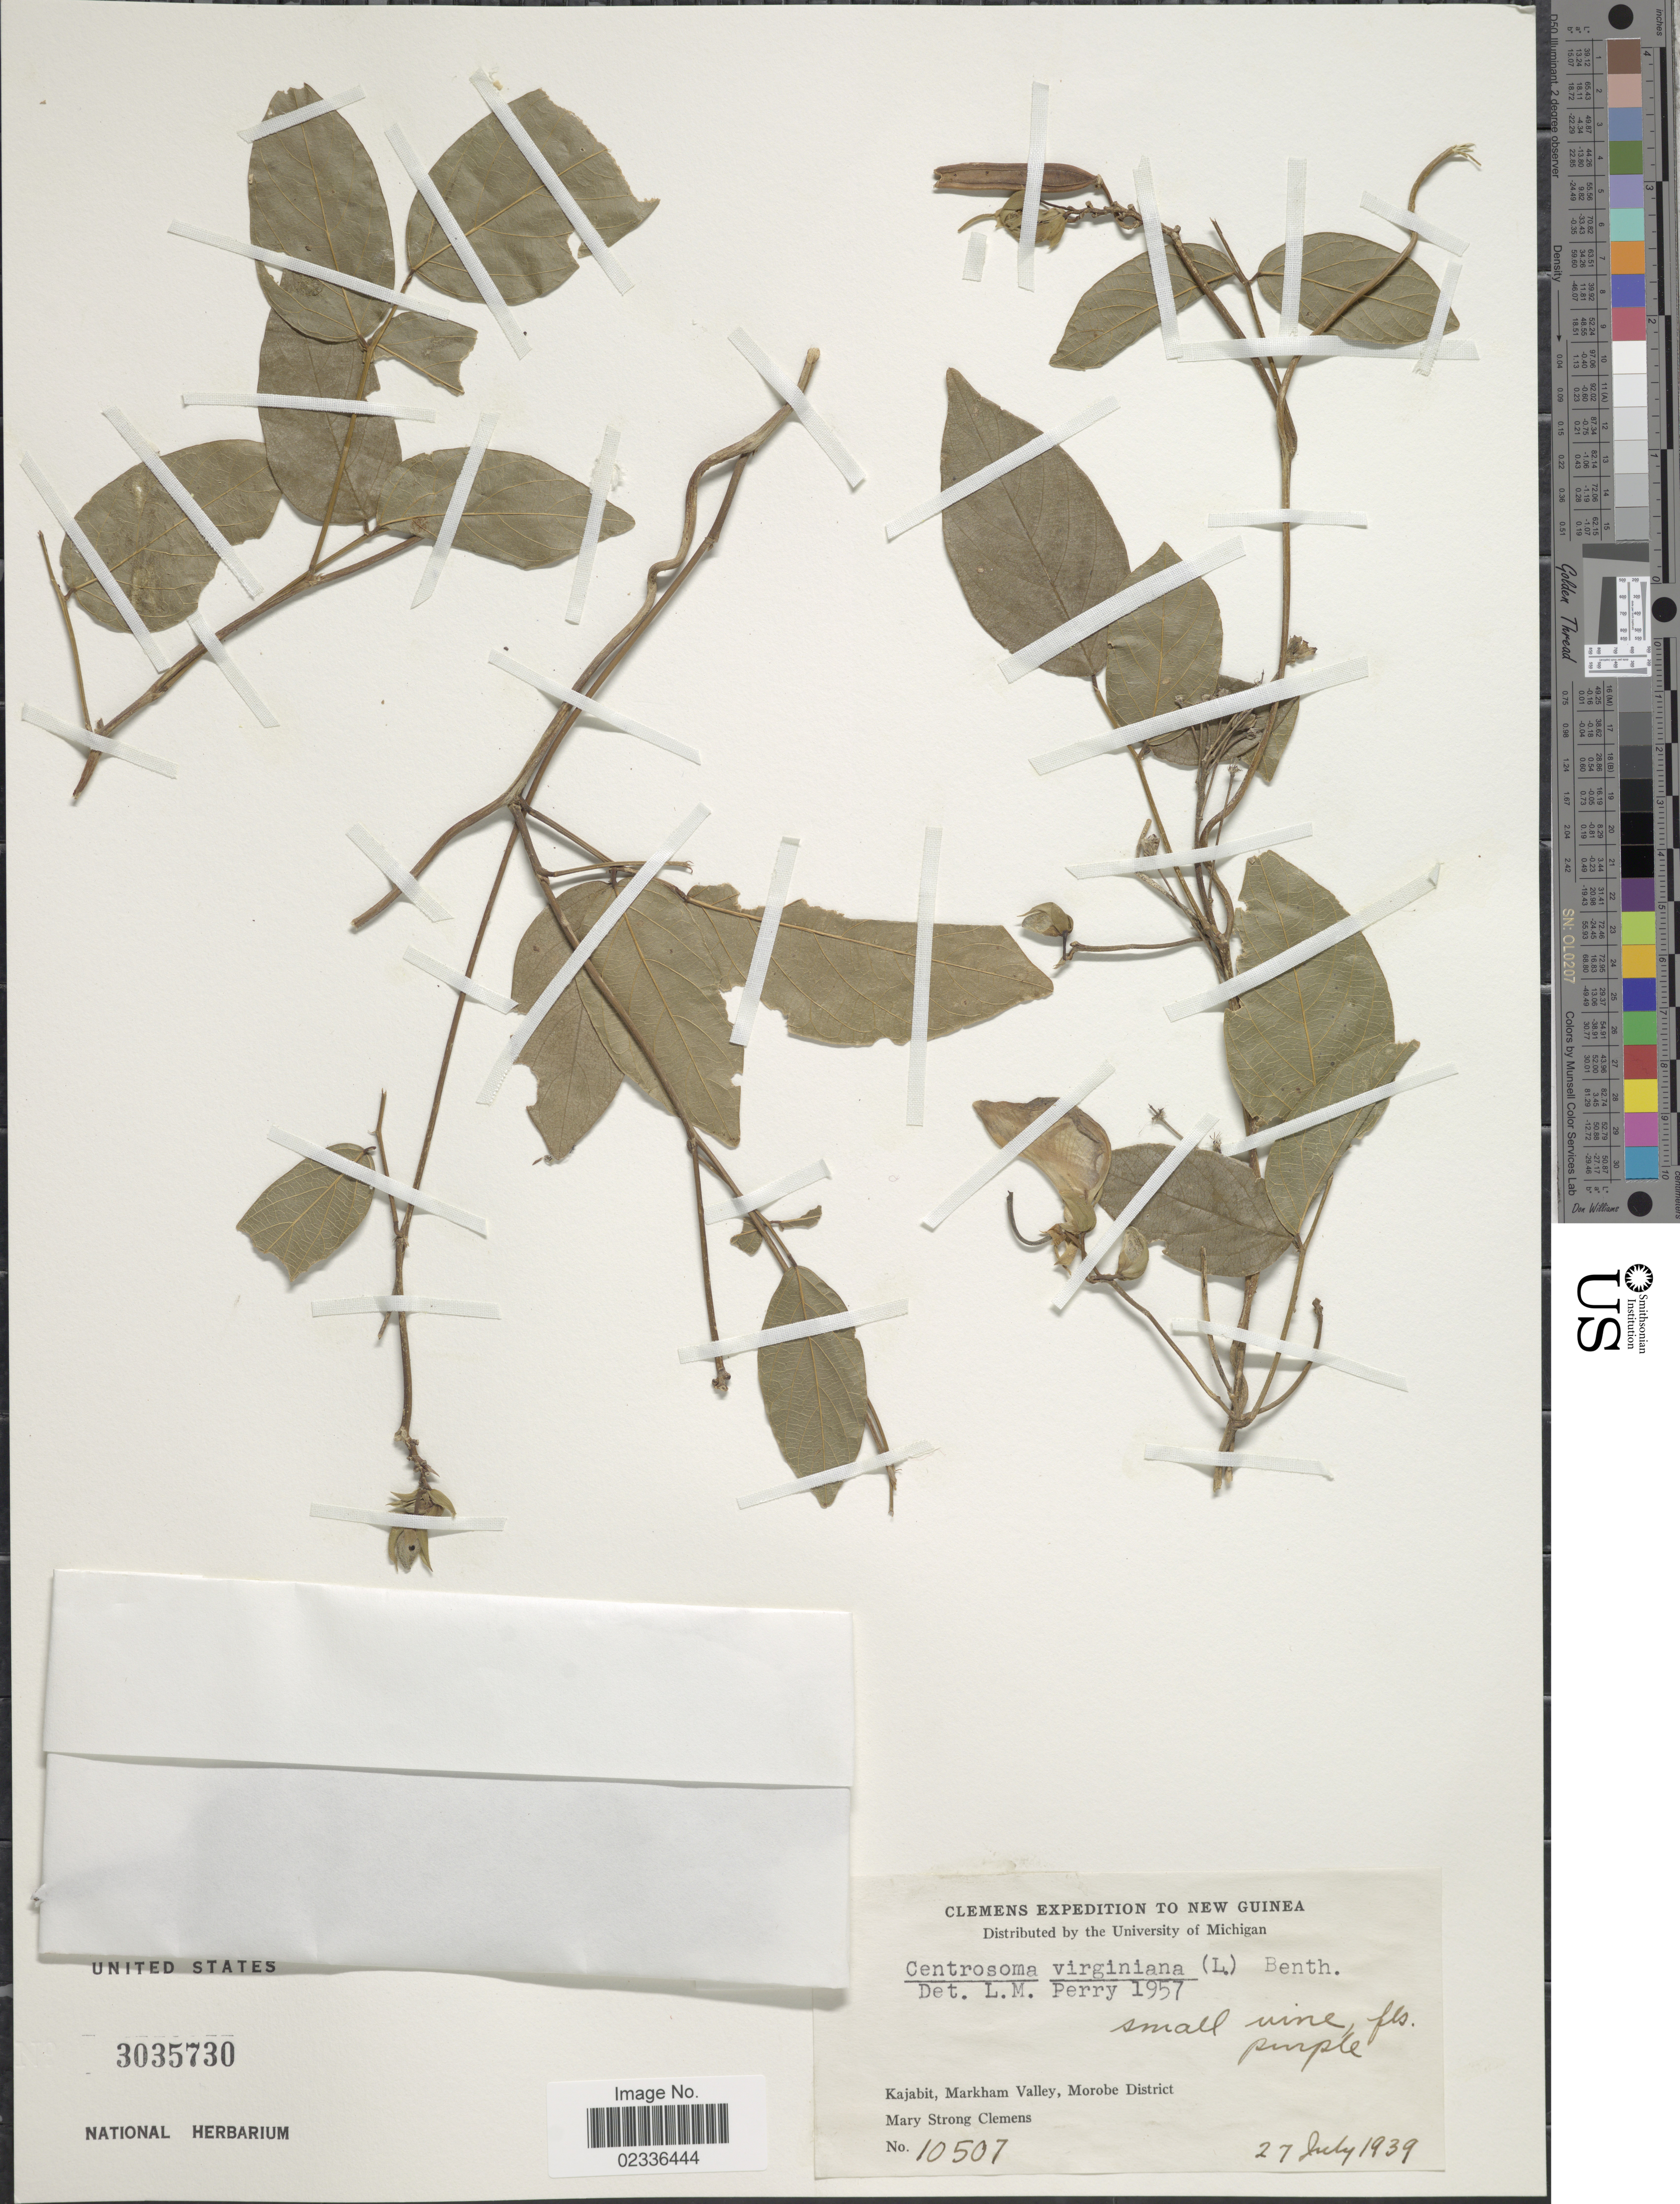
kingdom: Plantae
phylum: Tracheophyta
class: Magnoliopsida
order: Fabales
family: Fabaceae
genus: Centrosema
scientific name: Centrosema virginianum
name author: (L.) Benth.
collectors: M. S. Clemens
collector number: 10507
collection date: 1939-07-27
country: Papua New Guinea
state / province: Morobe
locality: New Guinea, Kajabit, Markham Valley, Morobe District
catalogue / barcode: US 3035730